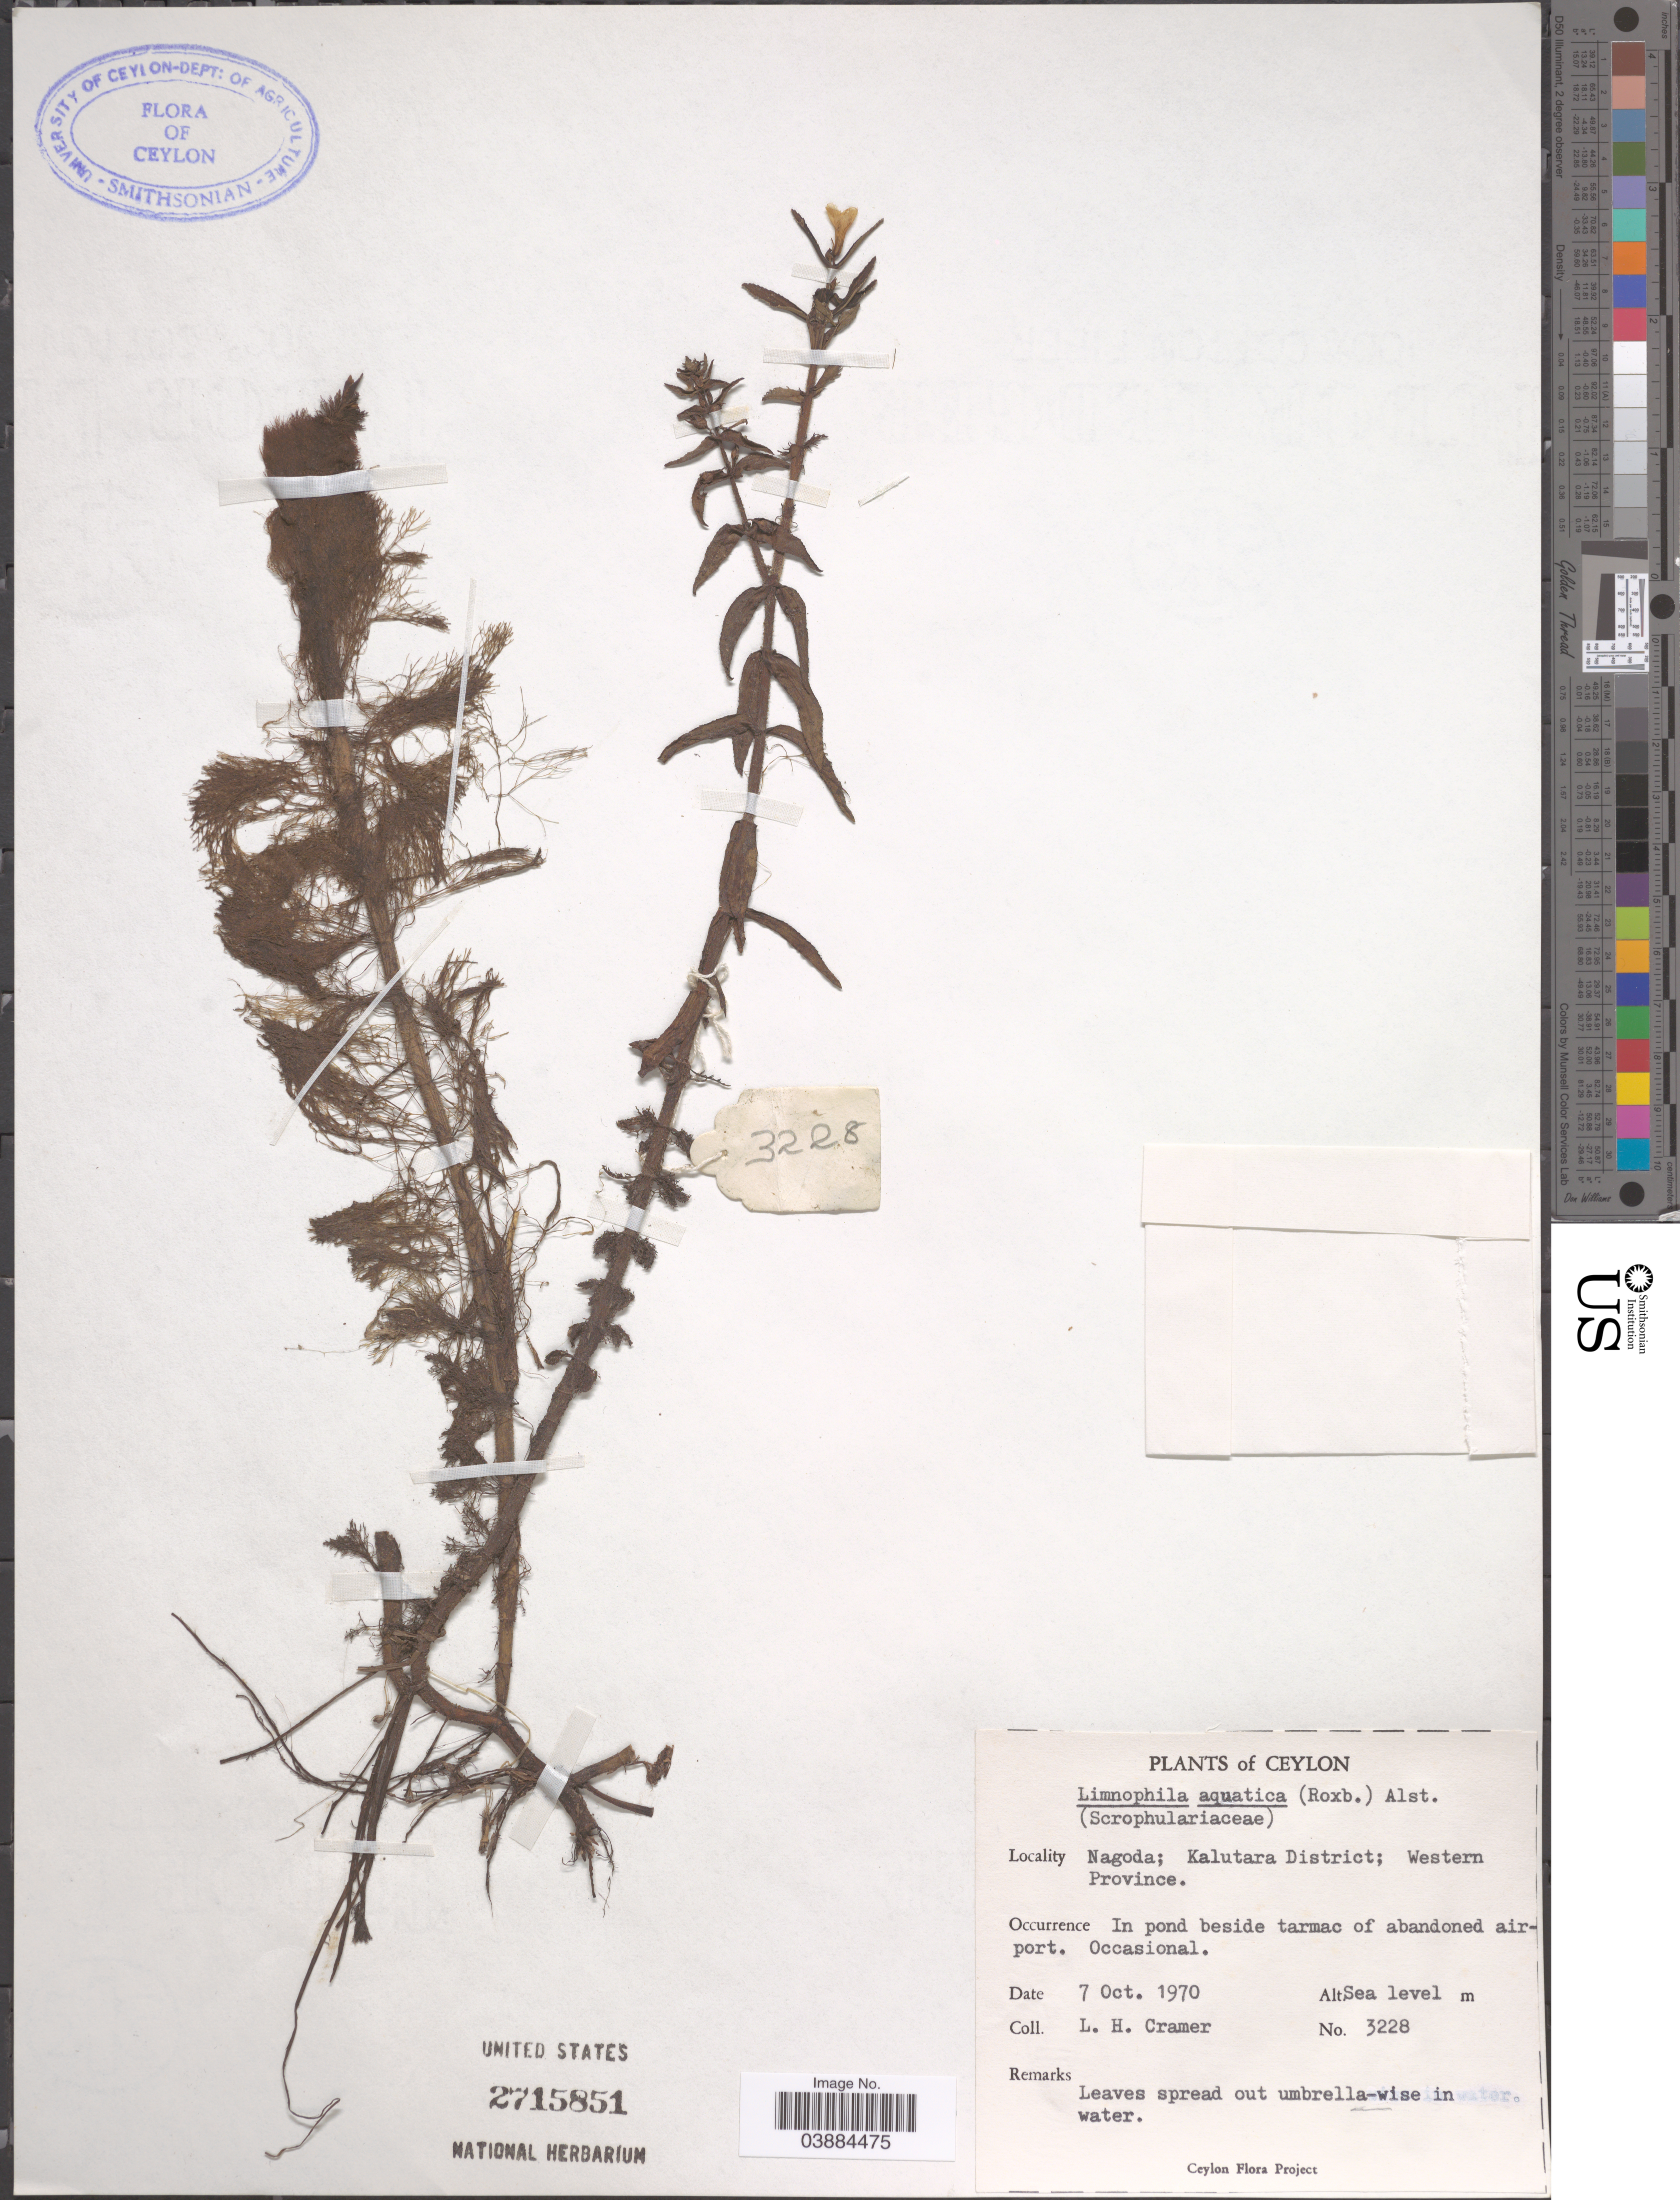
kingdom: Plantae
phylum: Tracheophyta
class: Magnoliopsida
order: Lamiales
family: Plantaginaceae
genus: Limnophila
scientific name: Limnophila aquatica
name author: (Willd.) Santapau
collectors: L. H. Cramer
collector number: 3228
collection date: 1970-10-07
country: Sri Lanka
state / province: Western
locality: Ceylon. Nagoda; Kalutara District.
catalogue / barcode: US 2715851